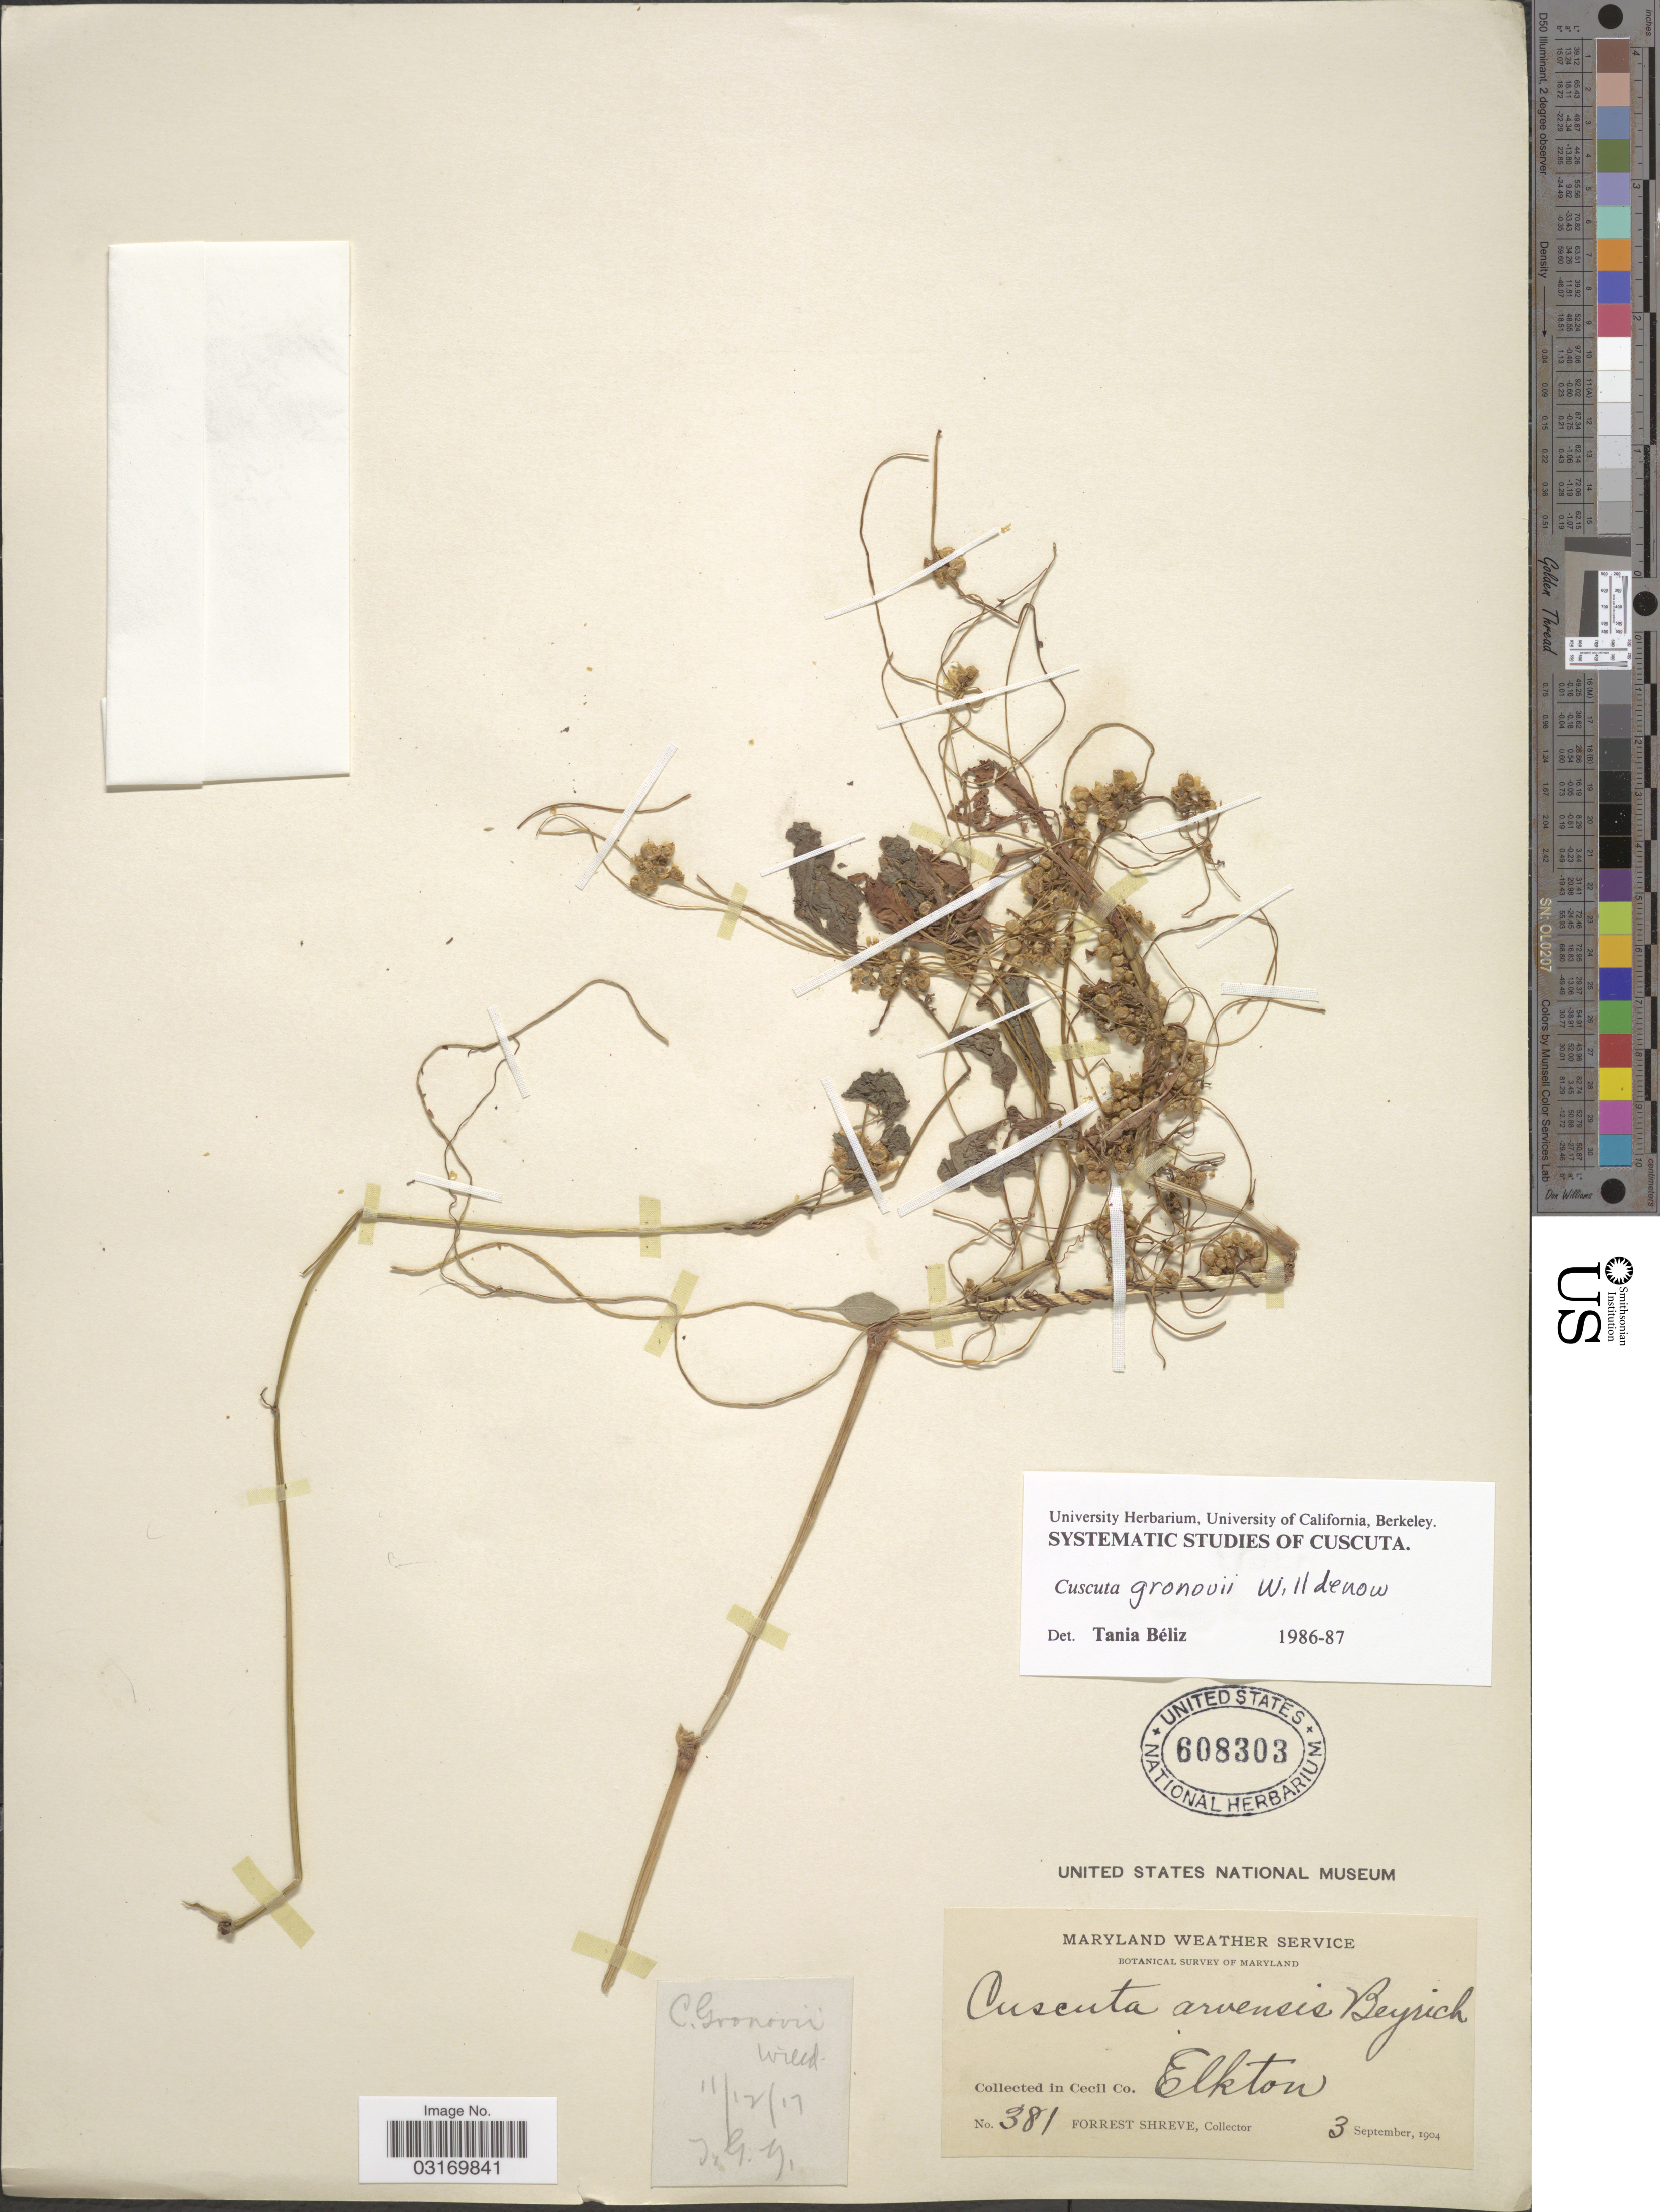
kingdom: Plantae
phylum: Tracheophyta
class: Magnoliopsida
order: Solanales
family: Convolvulaceae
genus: Cuscuta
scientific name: Cuscuta gronovii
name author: Willd. ex Schult.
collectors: F. Shreve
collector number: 381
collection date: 1904-09-03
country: United States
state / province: Maryland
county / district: Cecil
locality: In Cecil Co. Elkton.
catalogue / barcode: US 608303